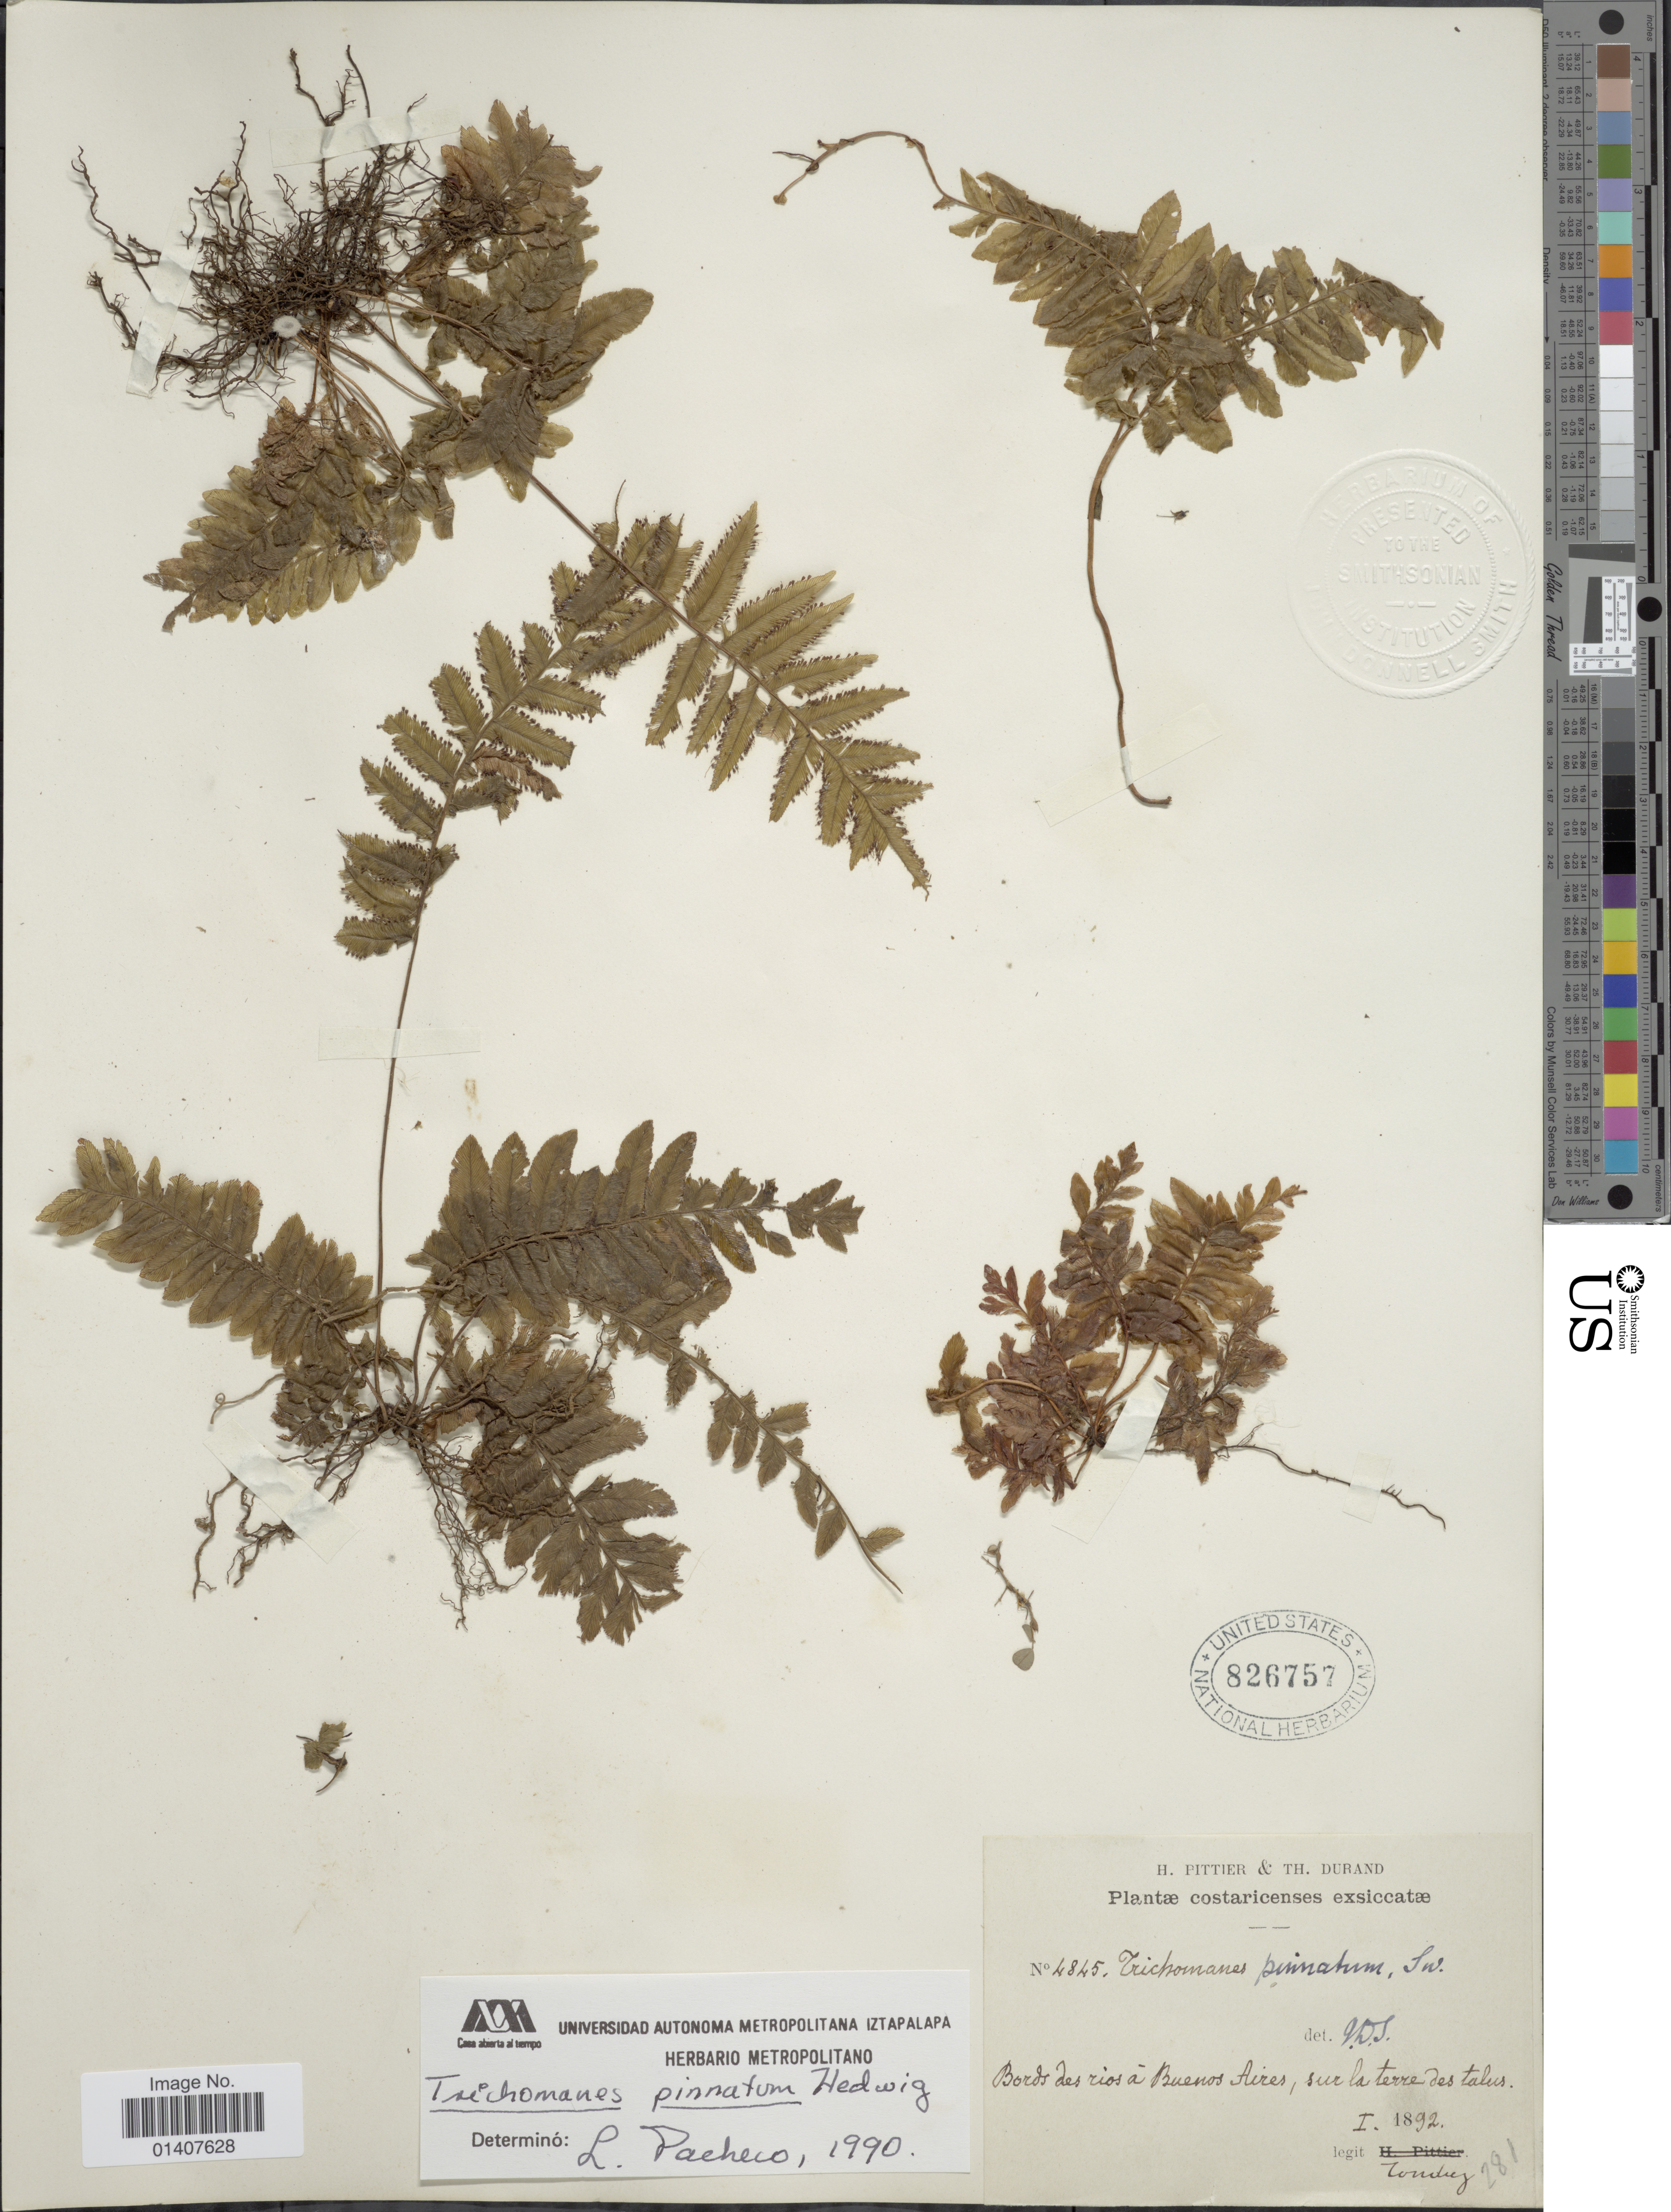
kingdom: Plantae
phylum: Tracheophyta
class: Polypodiopsida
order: Hymenophyllales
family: Hymenophyllaceae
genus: Trichomanes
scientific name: Trichomanes pinnatum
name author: Hedw.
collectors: H. F. Pittier & T. Durand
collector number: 4845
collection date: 1892-01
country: Costa Rica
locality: Bords des rios a Buenos Aires, sur la terre des talus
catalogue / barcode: US 826757